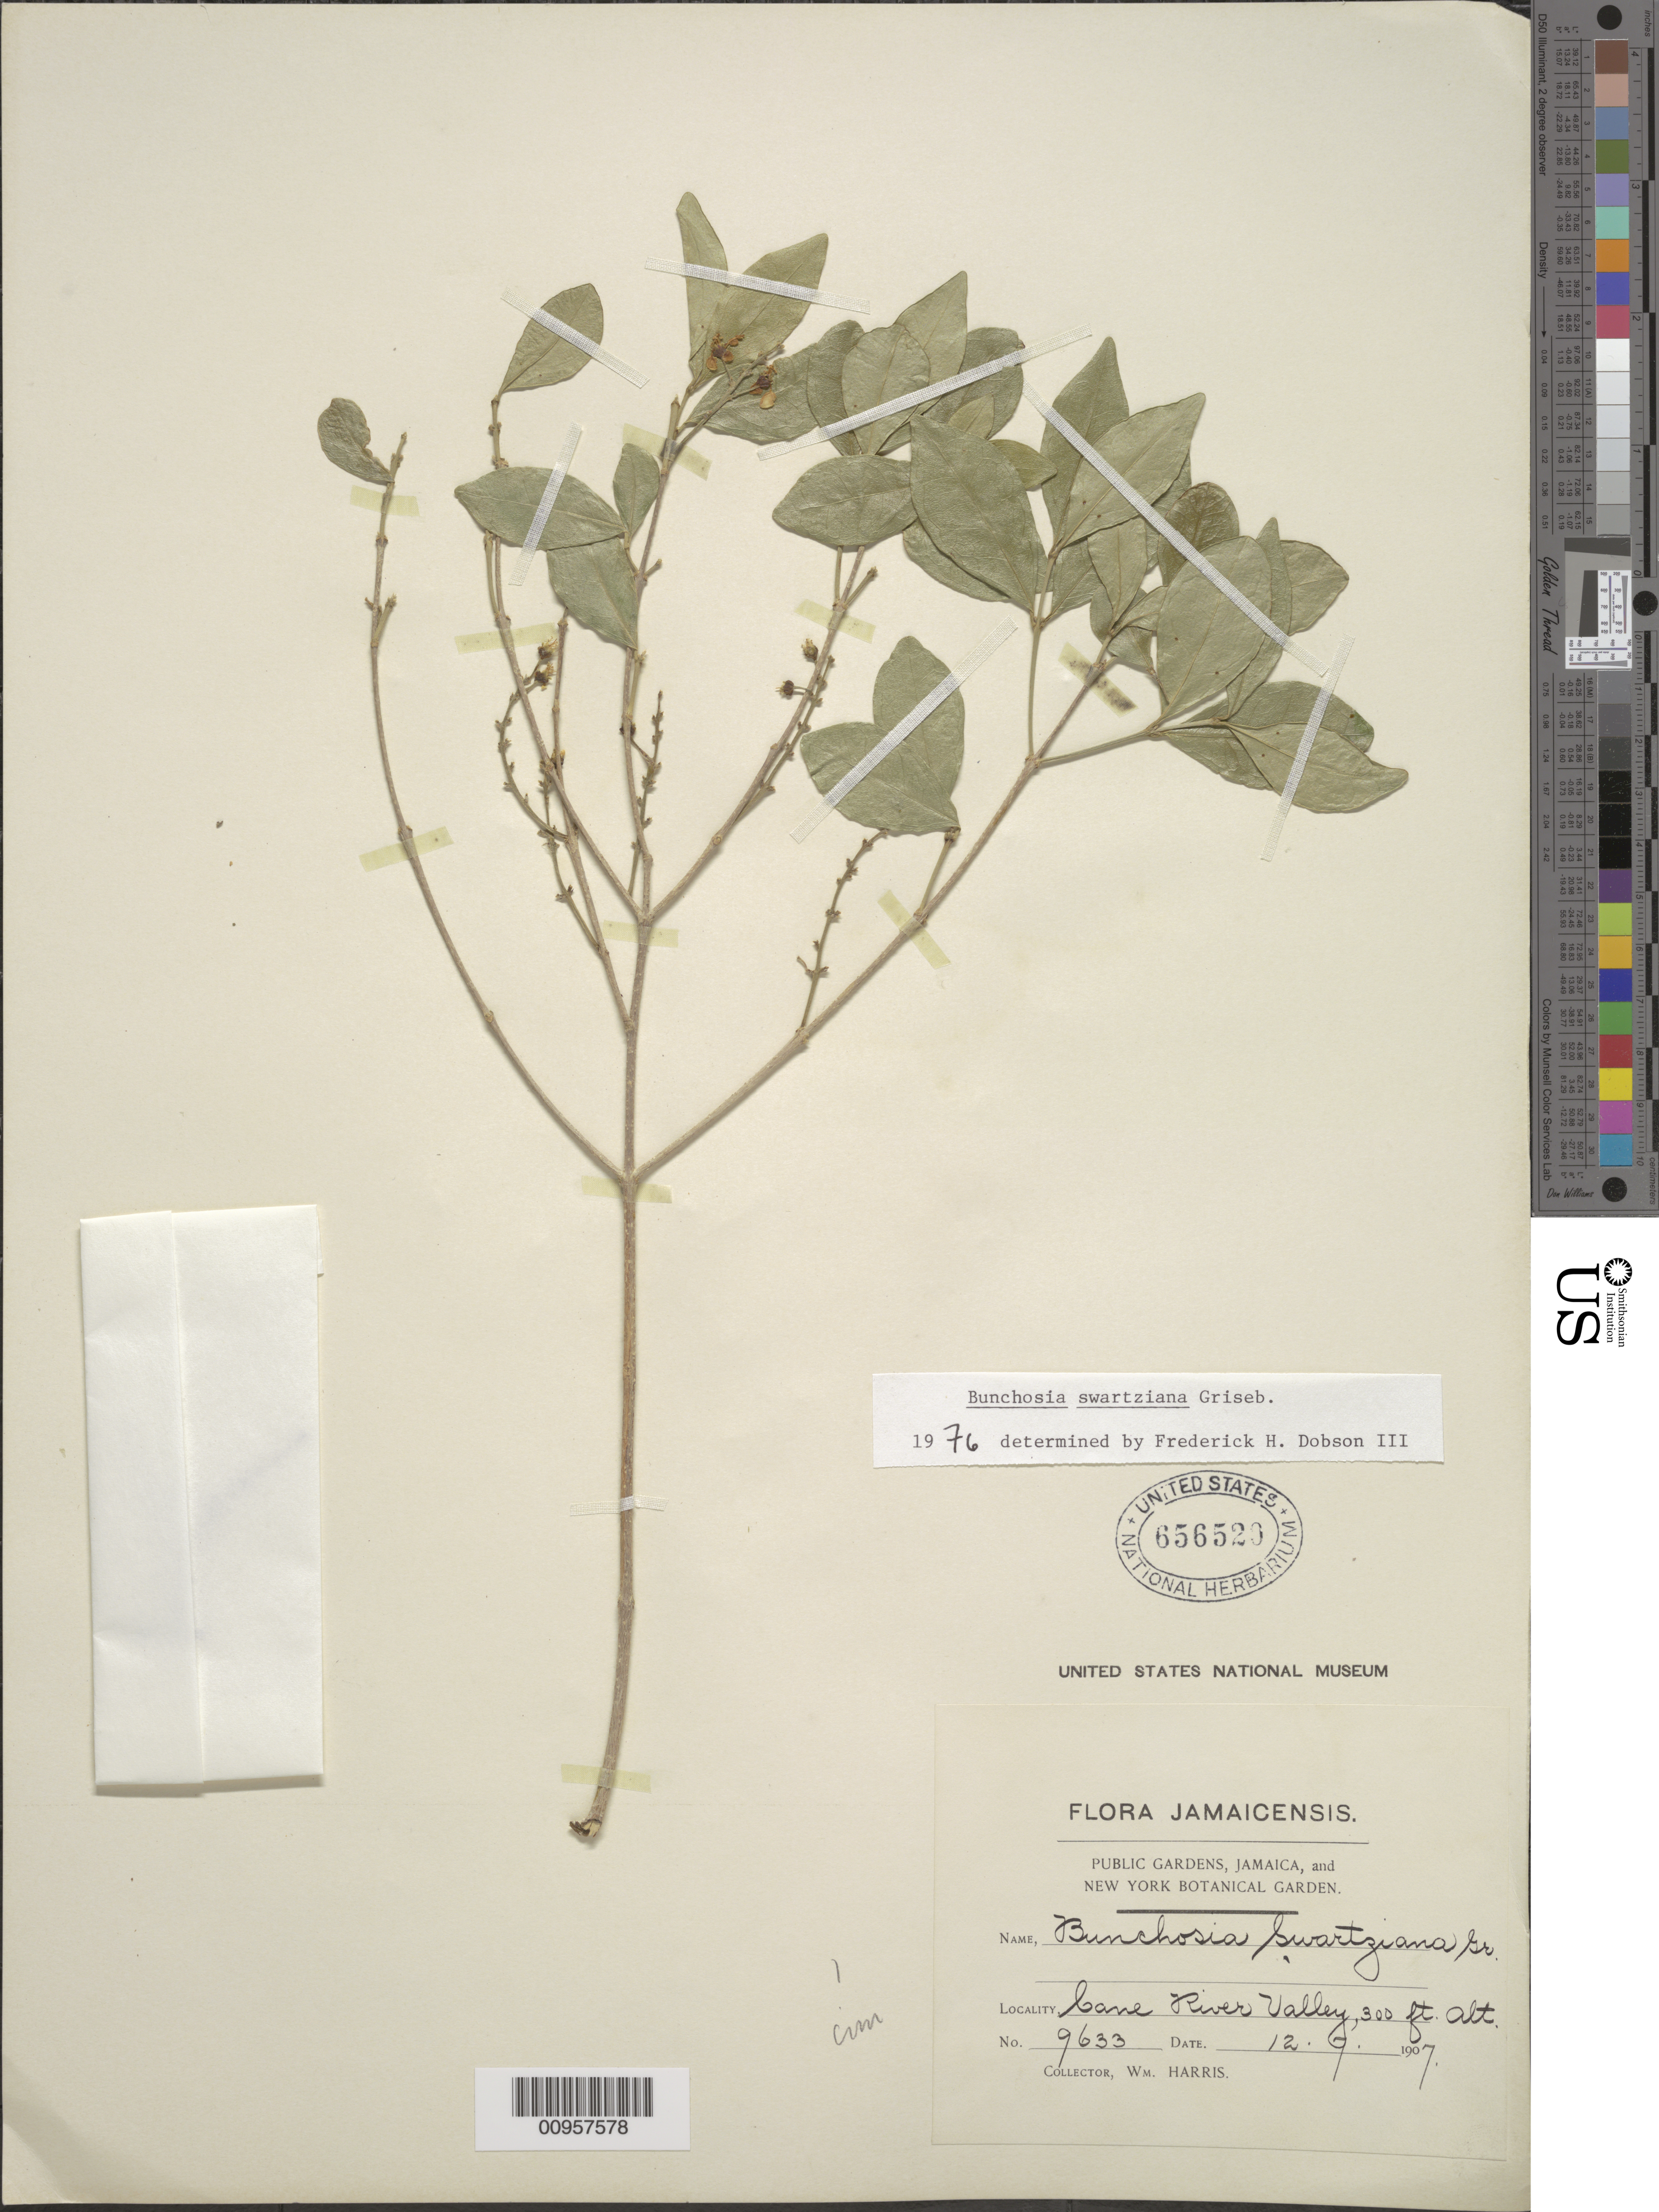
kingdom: Plantae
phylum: Tracheophyta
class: Magnoliopsida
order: Malpighiales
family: Malpighiaceae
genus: Bunchosia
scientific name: Bunchosia swartziana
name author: Griseb.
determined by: Dobson, Frederick H.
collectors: W. H. Harris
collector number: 9633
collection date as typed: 12 Jul 1907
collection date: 1907-07-12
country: Jamaica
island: Jamaica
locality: Cane River Valley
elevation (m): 91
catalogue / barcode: US 656520